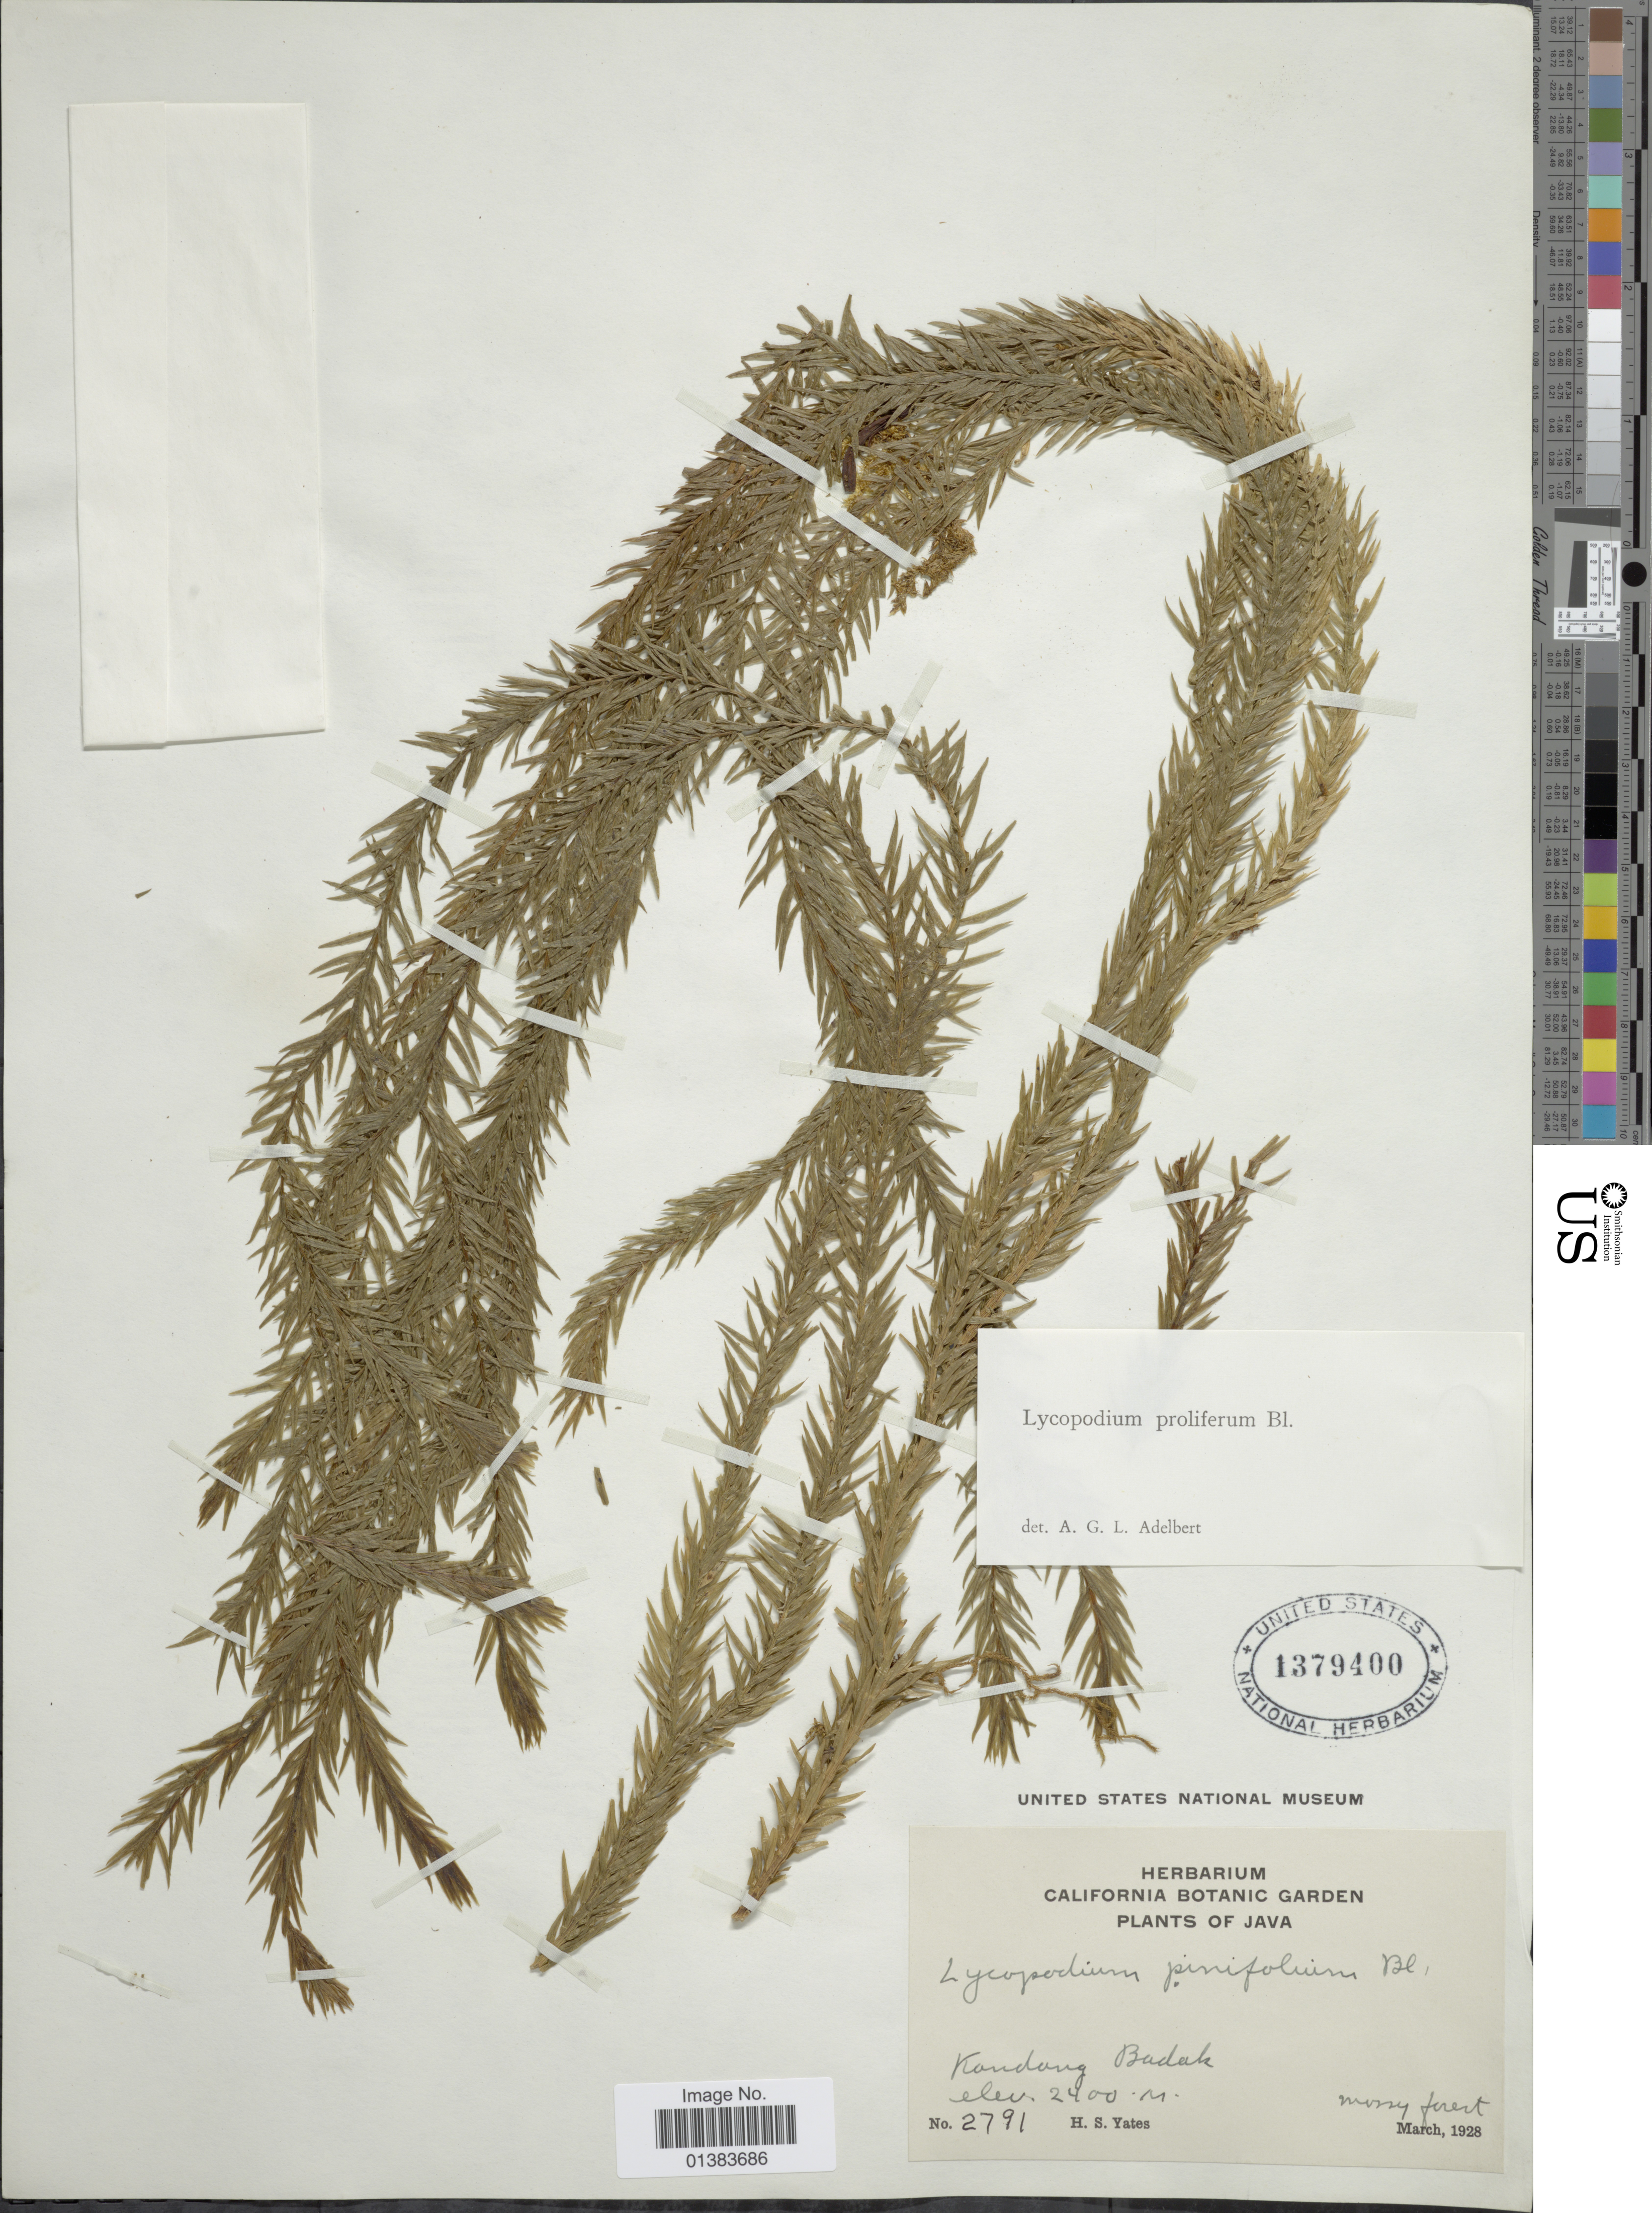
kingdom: Plantae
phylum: Tracheophyta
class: Lycopodiopsida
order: Lycopodiales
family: Lycopodiaceae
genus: Phlegmariurus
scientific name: Phlegmariurus proliferus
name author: (Blume) A. R. Field & Bostock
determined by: Field, A. R.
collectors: H. S. Yates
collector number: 2791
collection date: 1928-03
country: Indonesia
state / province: Java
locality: Kandang Badak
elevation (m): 2400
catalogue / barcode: US 1379400